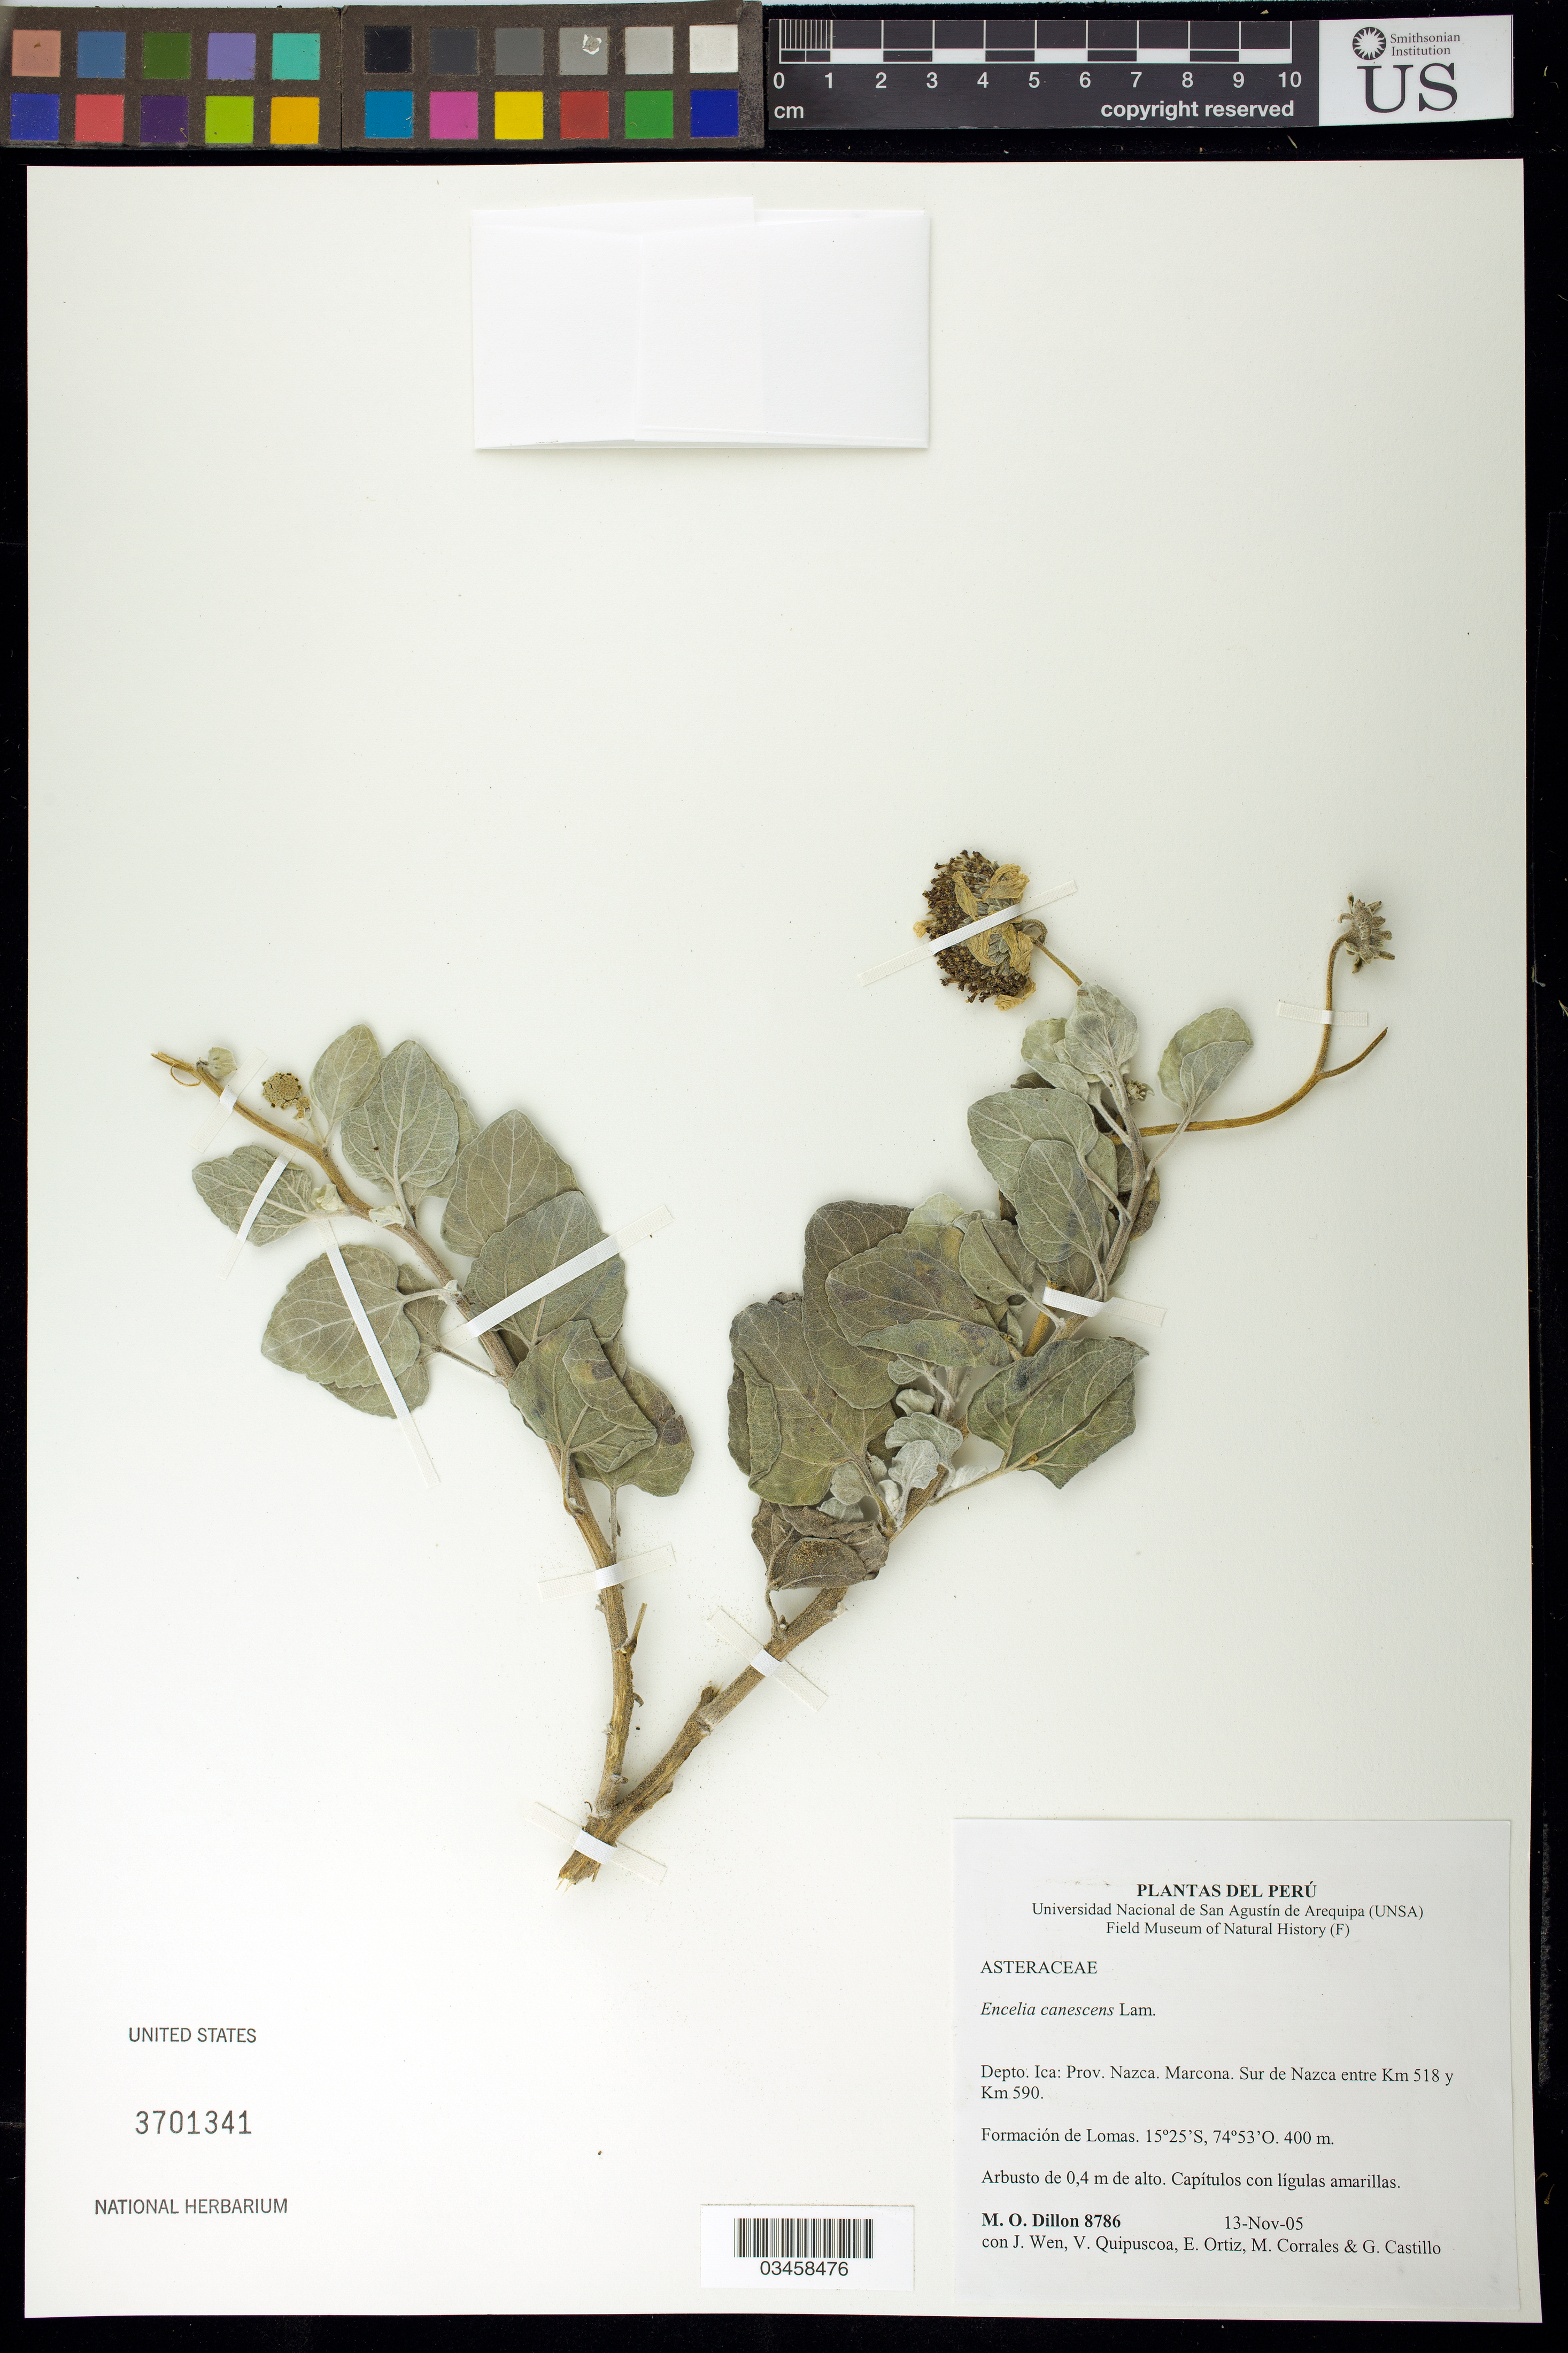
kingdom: Plantae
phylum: Tracheophyta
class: Magnoliopsida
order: Asterales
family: Asteraceae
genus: Encelia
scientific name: Encelia canescens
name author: Lam.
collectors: M. O. Dillon, V. Quipuscoa, E. Ortiz, M. Corrales & G. Castillo C.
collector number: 8786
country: Peru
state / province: Ica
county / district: Nazca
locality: Marcona, Sur de Nazca. Marcona. Sur de Nazca entre Km 518 Y Km 590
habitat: Formacion de Lomas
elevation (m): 400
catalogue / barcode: US 3701341